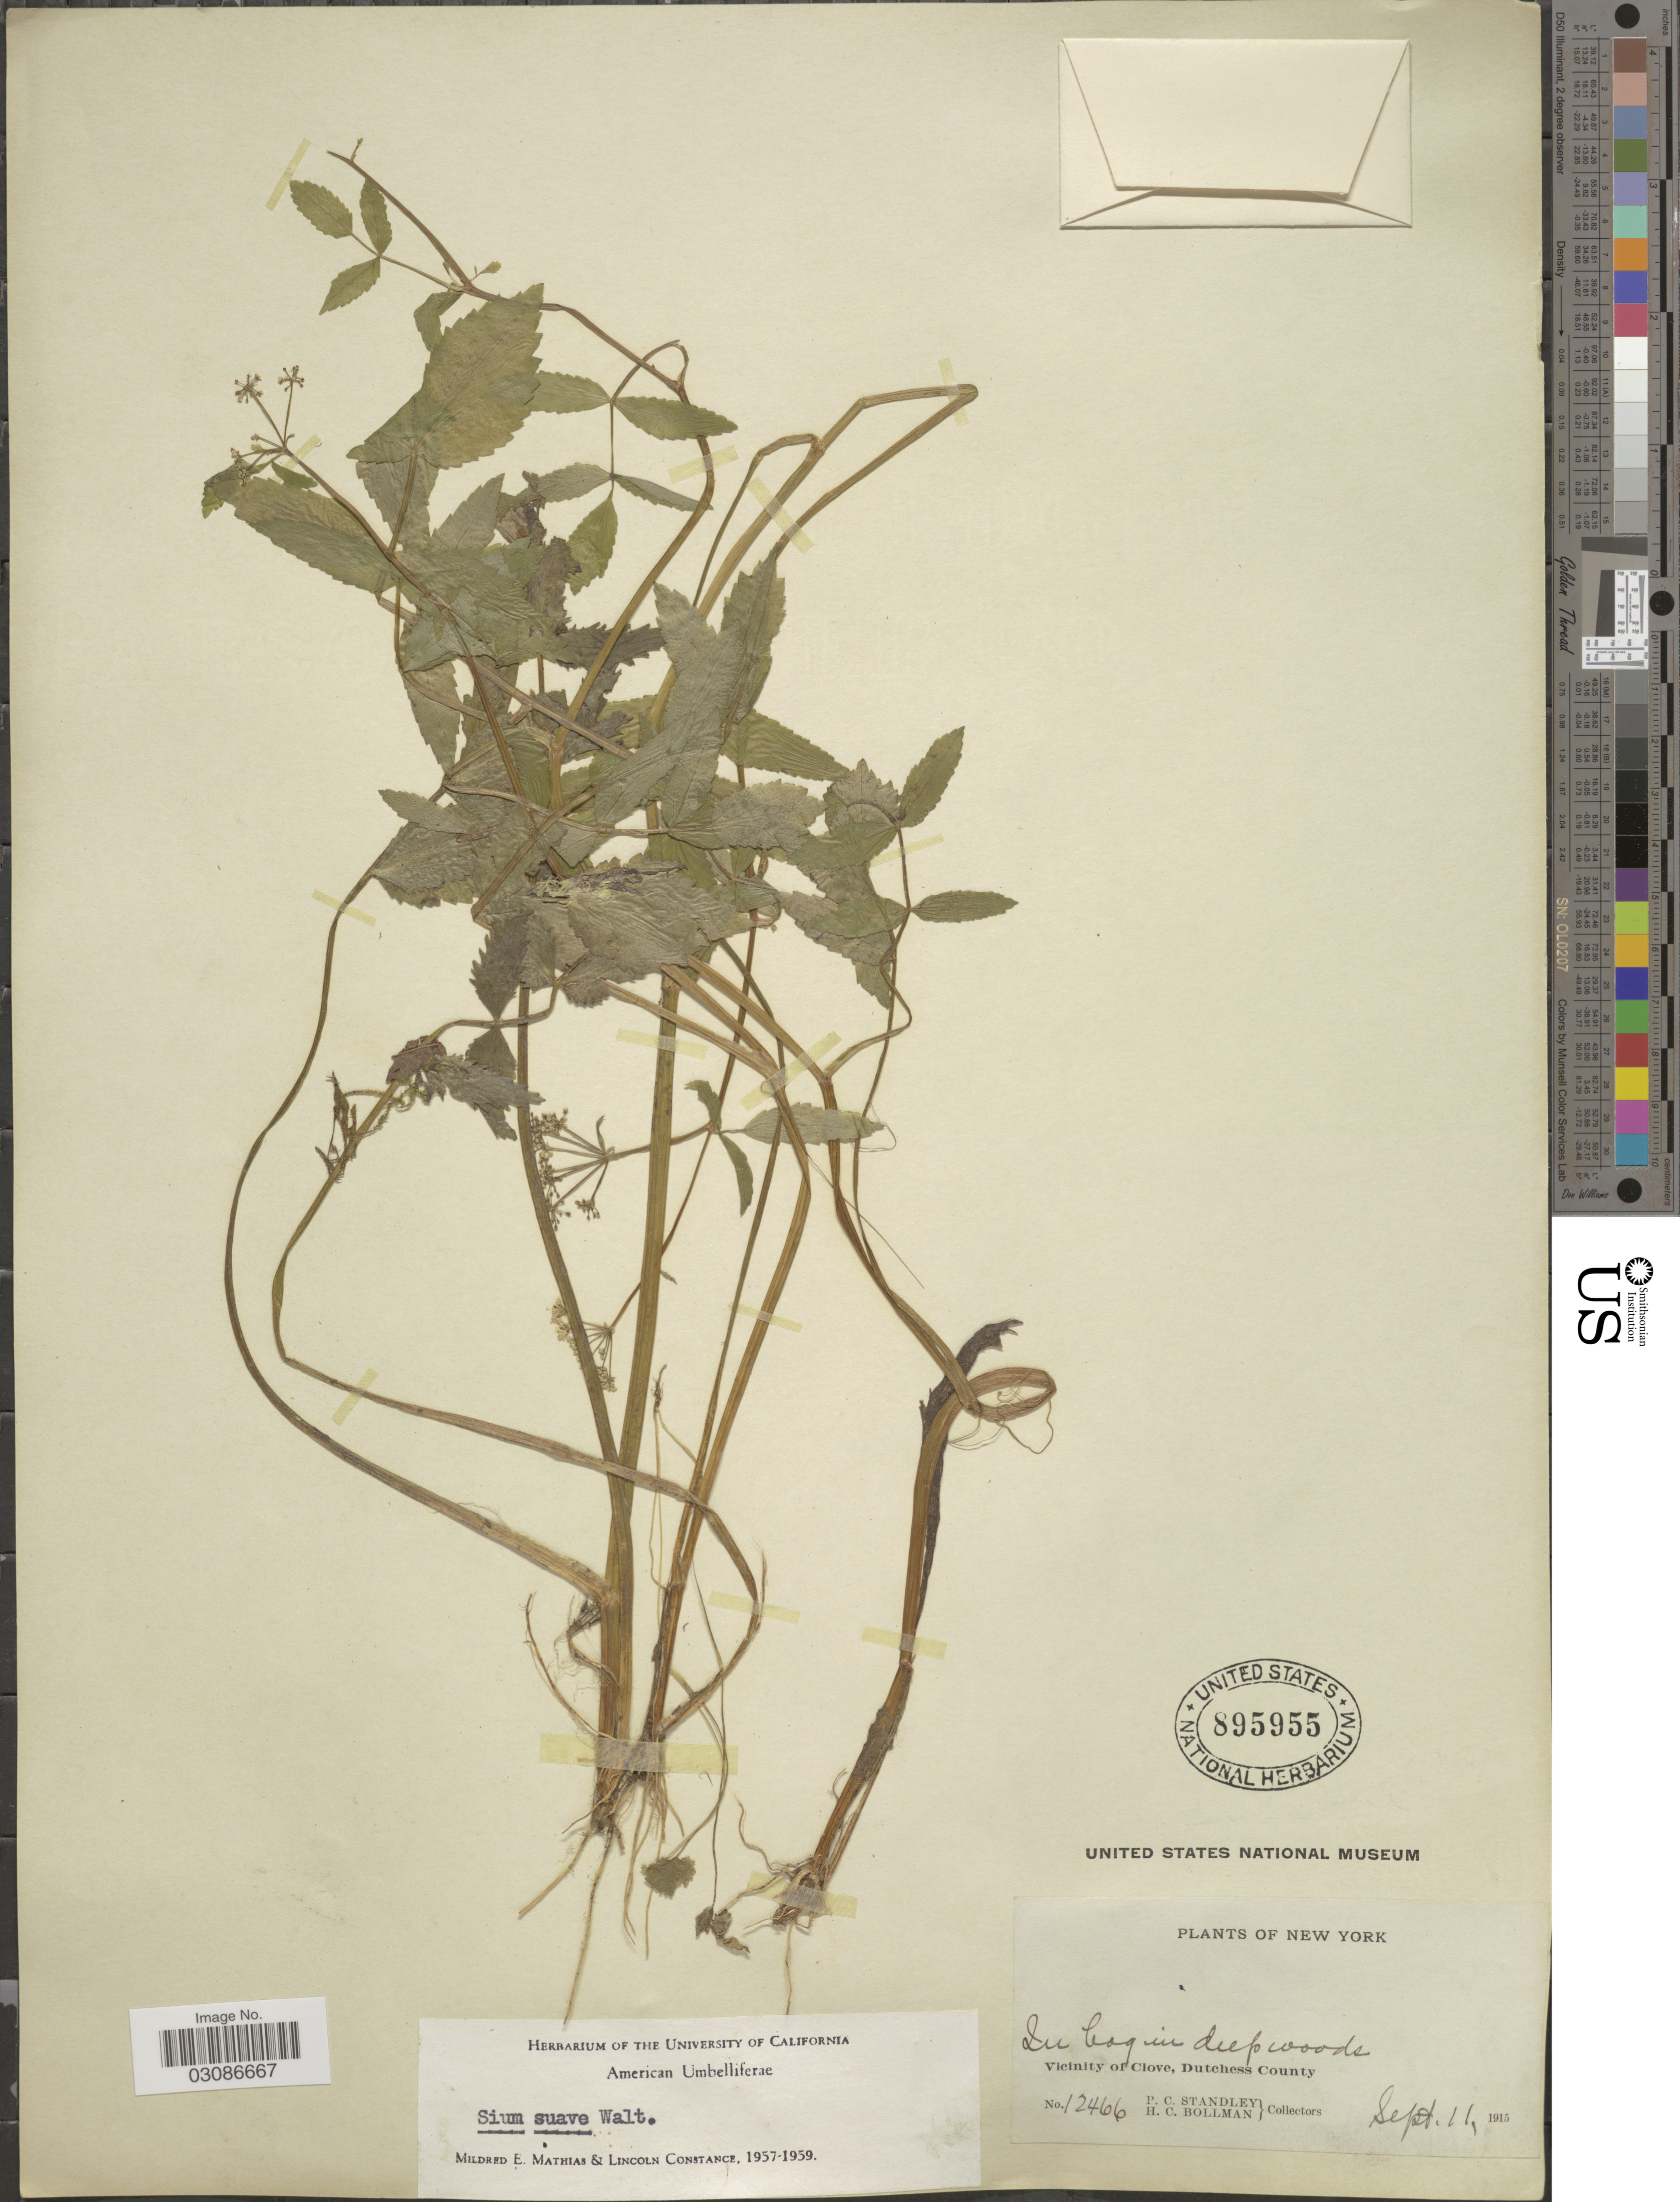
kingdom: Plantae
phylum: Tracheophyta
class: Magnoliopsida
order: Apiales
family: Apiaceae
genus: Sium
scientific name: Sium suave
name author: Walter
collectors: P. C. Standley & H. C. Bollman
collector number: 12466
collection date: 1915-09-11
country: United States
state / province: New York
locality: Vicinity of Clove, Dutchess County.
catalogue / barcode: US 895955